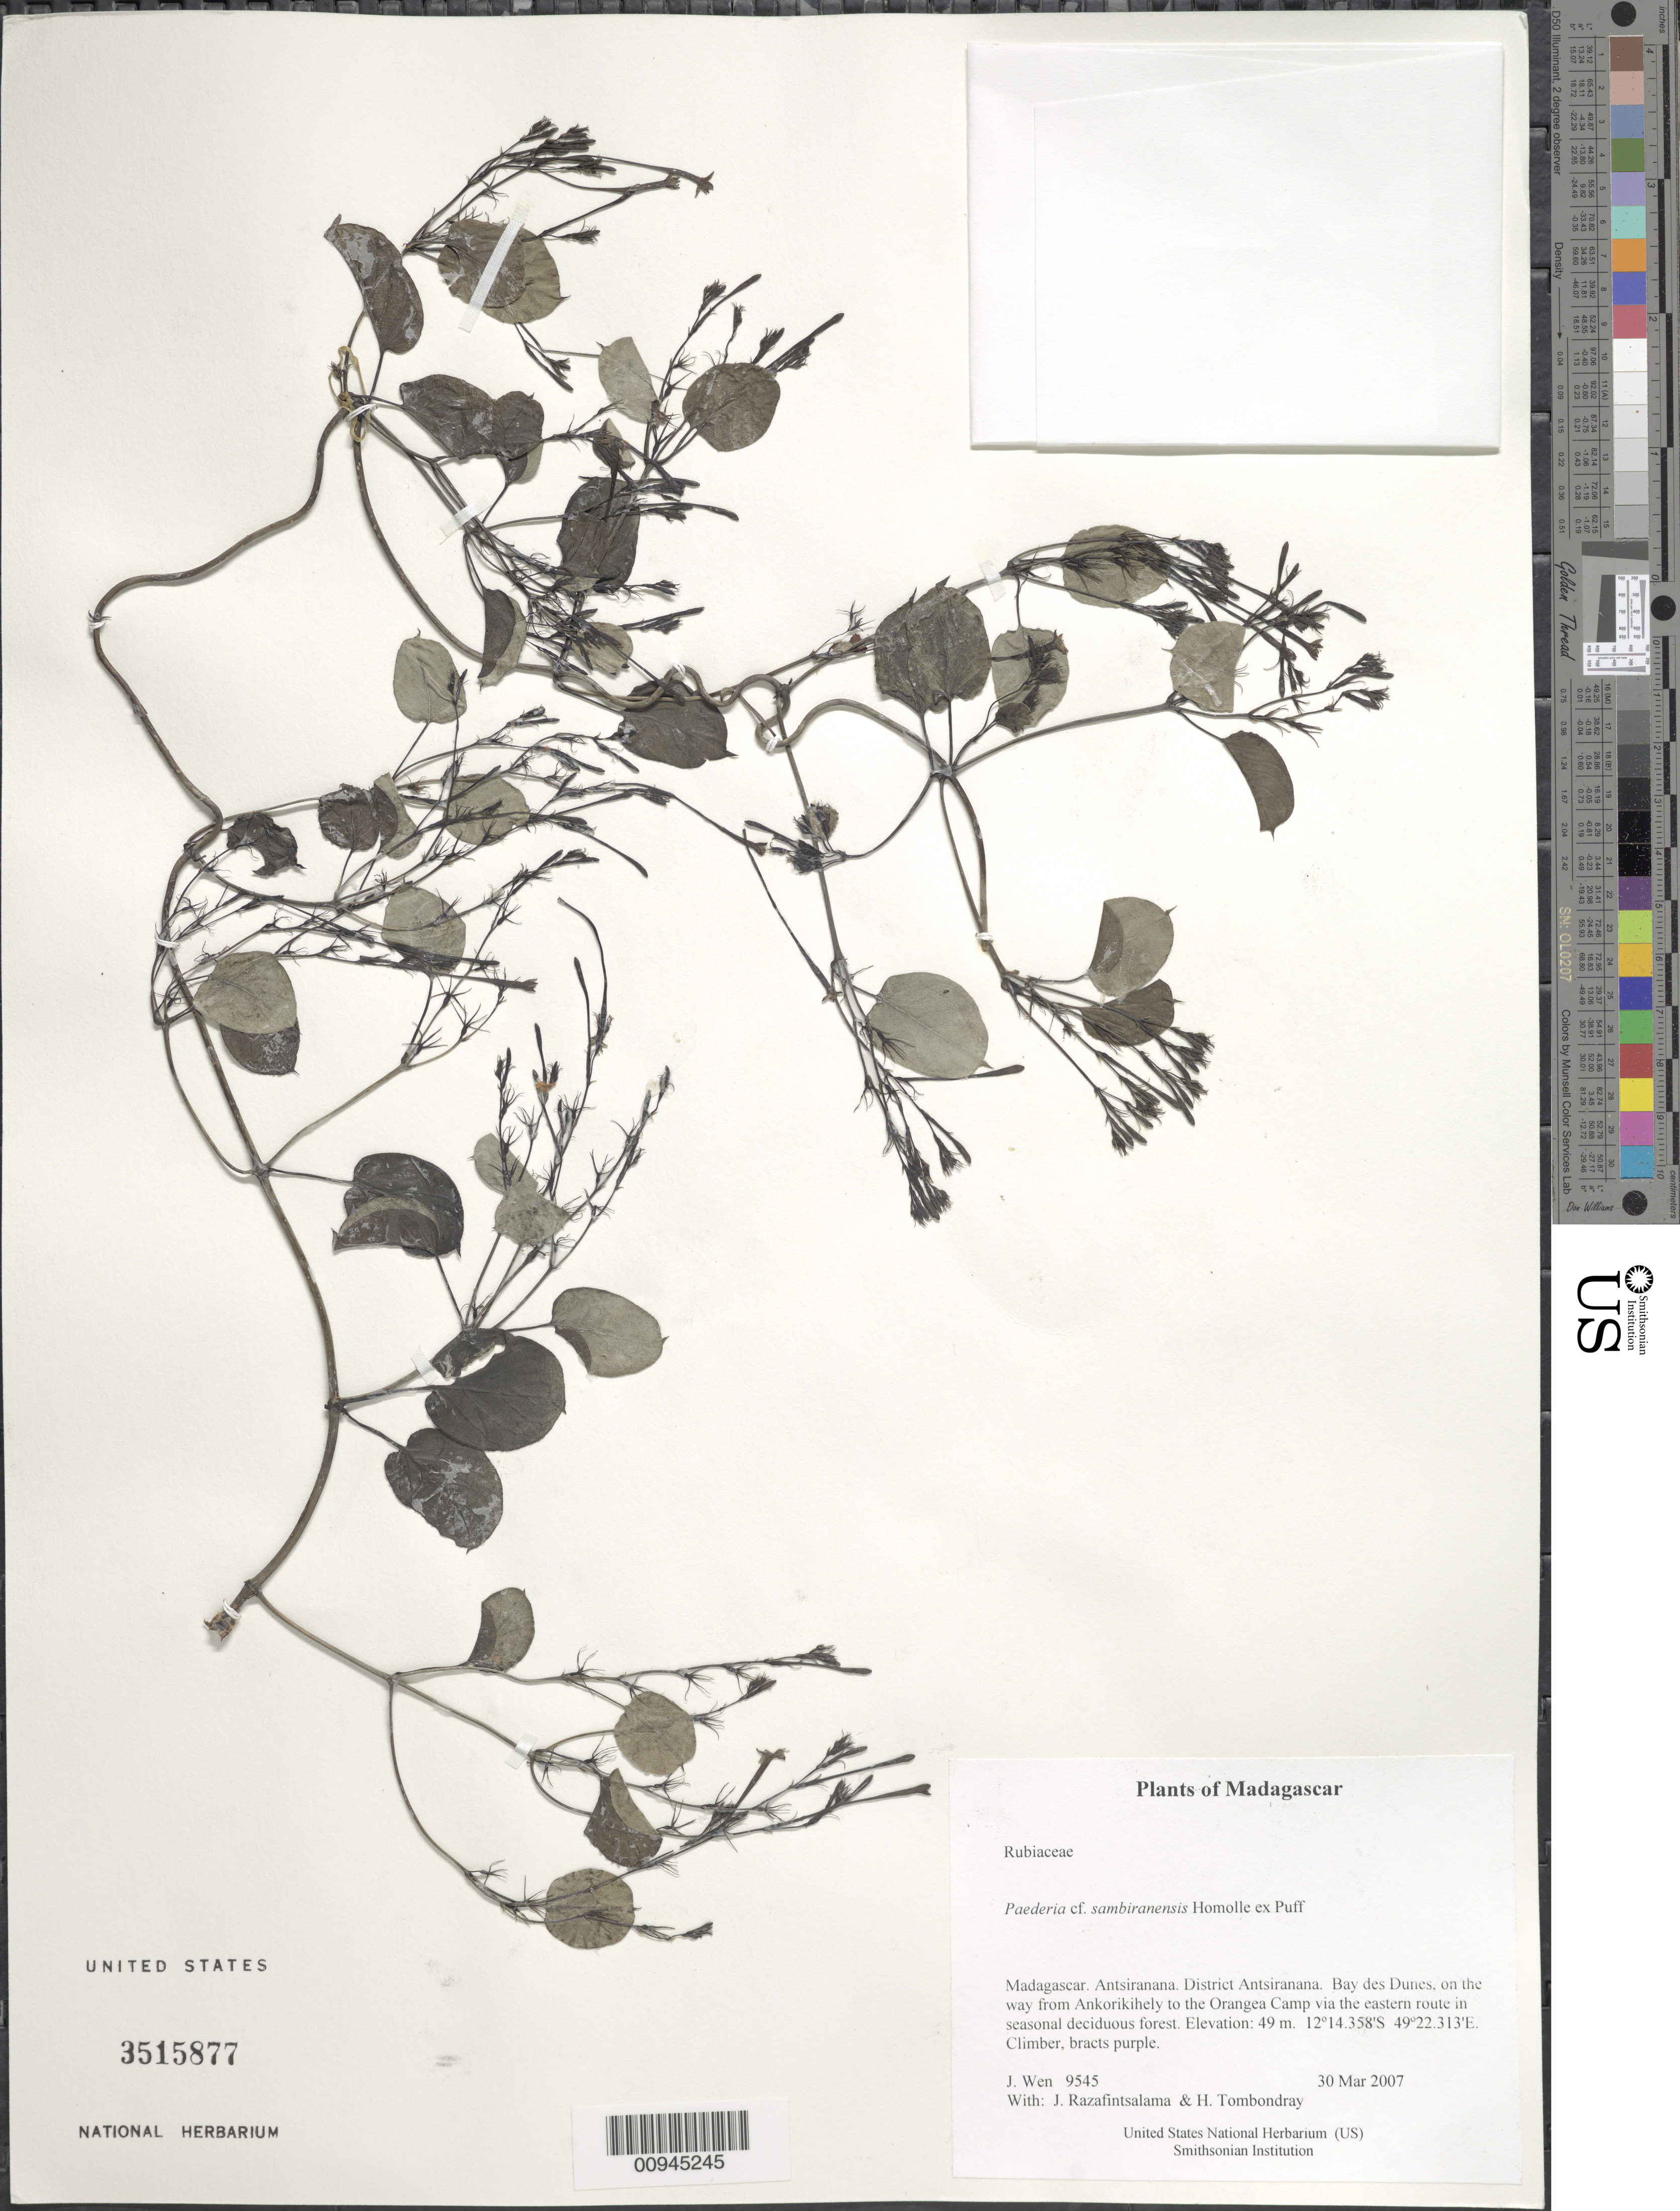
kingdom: Plantae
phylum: Tracheophyta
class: Magnoliopsida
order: Gentianales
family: Rubiaceae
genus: Paederia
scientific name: Paederia sambiranensis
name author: Homolle ex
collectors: J. Wen, J. Razafintsalama & H. Tombondray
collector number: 9545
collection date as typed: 30 Mar 2007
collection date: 2007-03-30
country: Madagascar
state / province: Diana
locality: District Antsiranana. Bay des Dunes, on the way from Ankorikihely to the Orangea Camp via the eastern route in seasonal deciduous forest.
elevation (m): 49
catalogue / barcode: US 3515877